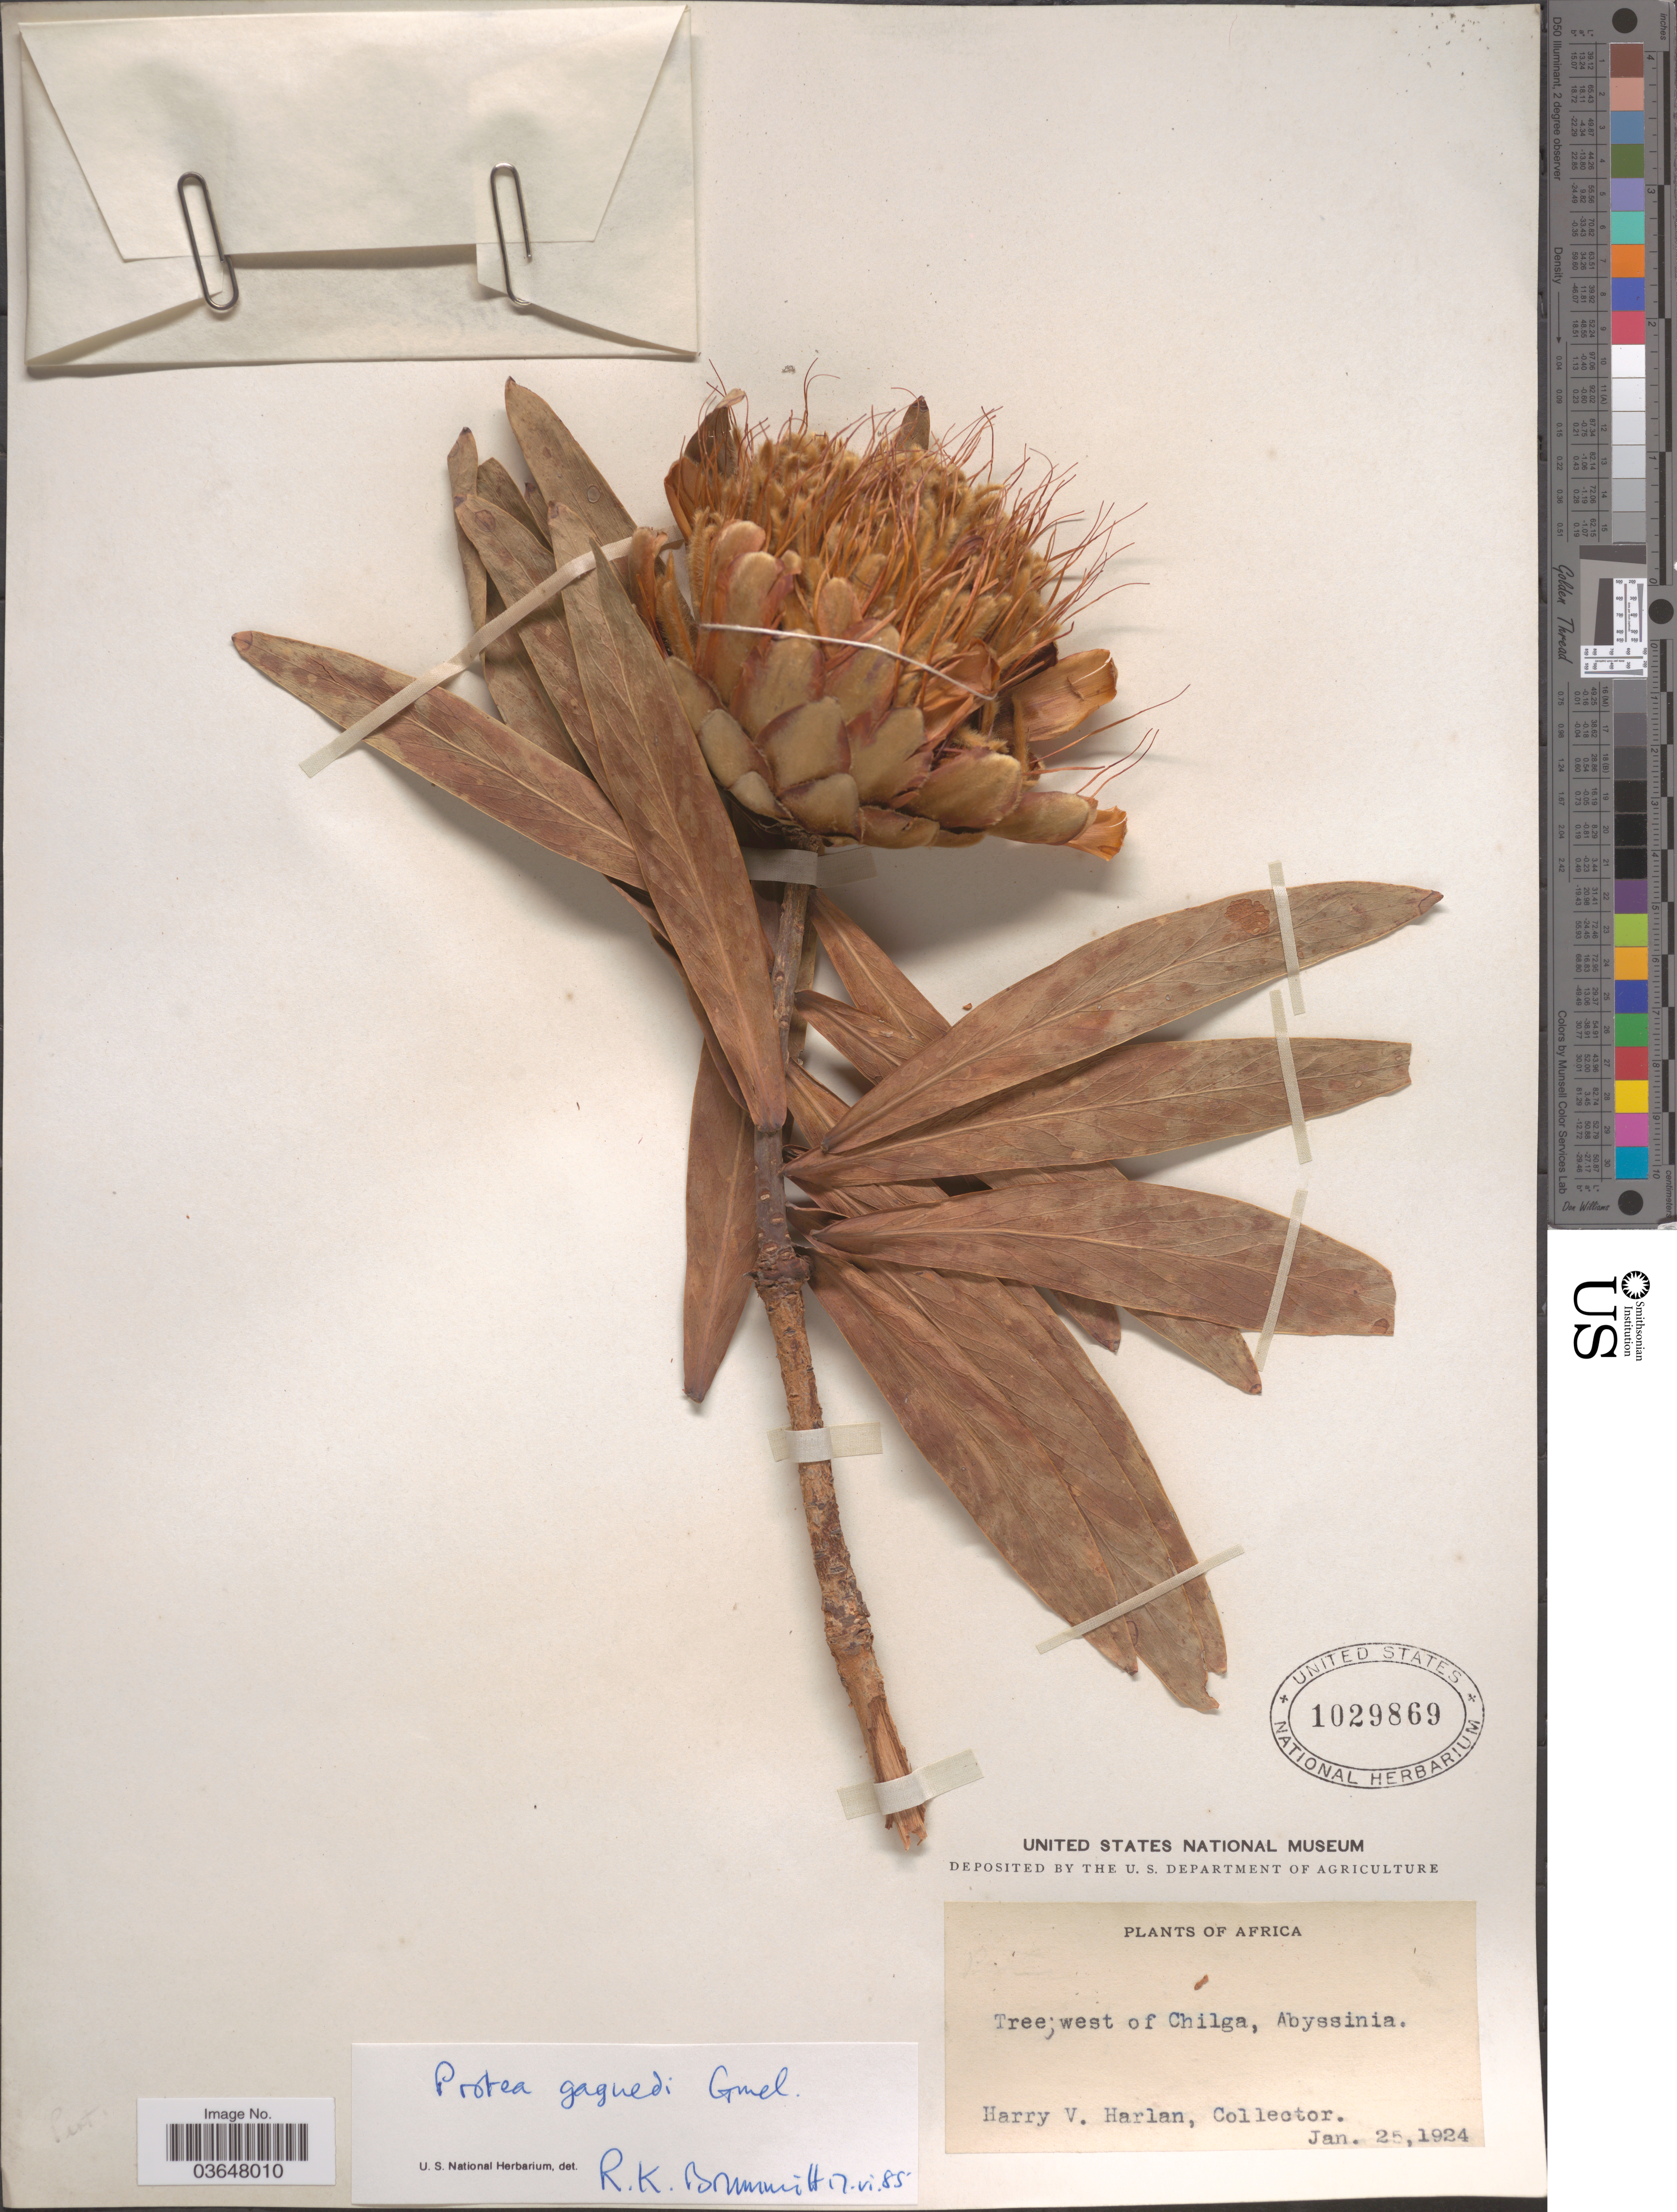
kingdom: Plantae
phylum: Tracheophyta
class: Magnoliopsida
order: Proteales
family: Proteaceae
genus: Protea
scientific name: Protea gaguedi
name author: J.F. Gmel.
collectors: H. Harlan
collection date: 1924-01-25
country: Ethiopia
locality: West of Chilga, Abyssinia.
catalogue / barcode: US 1029869